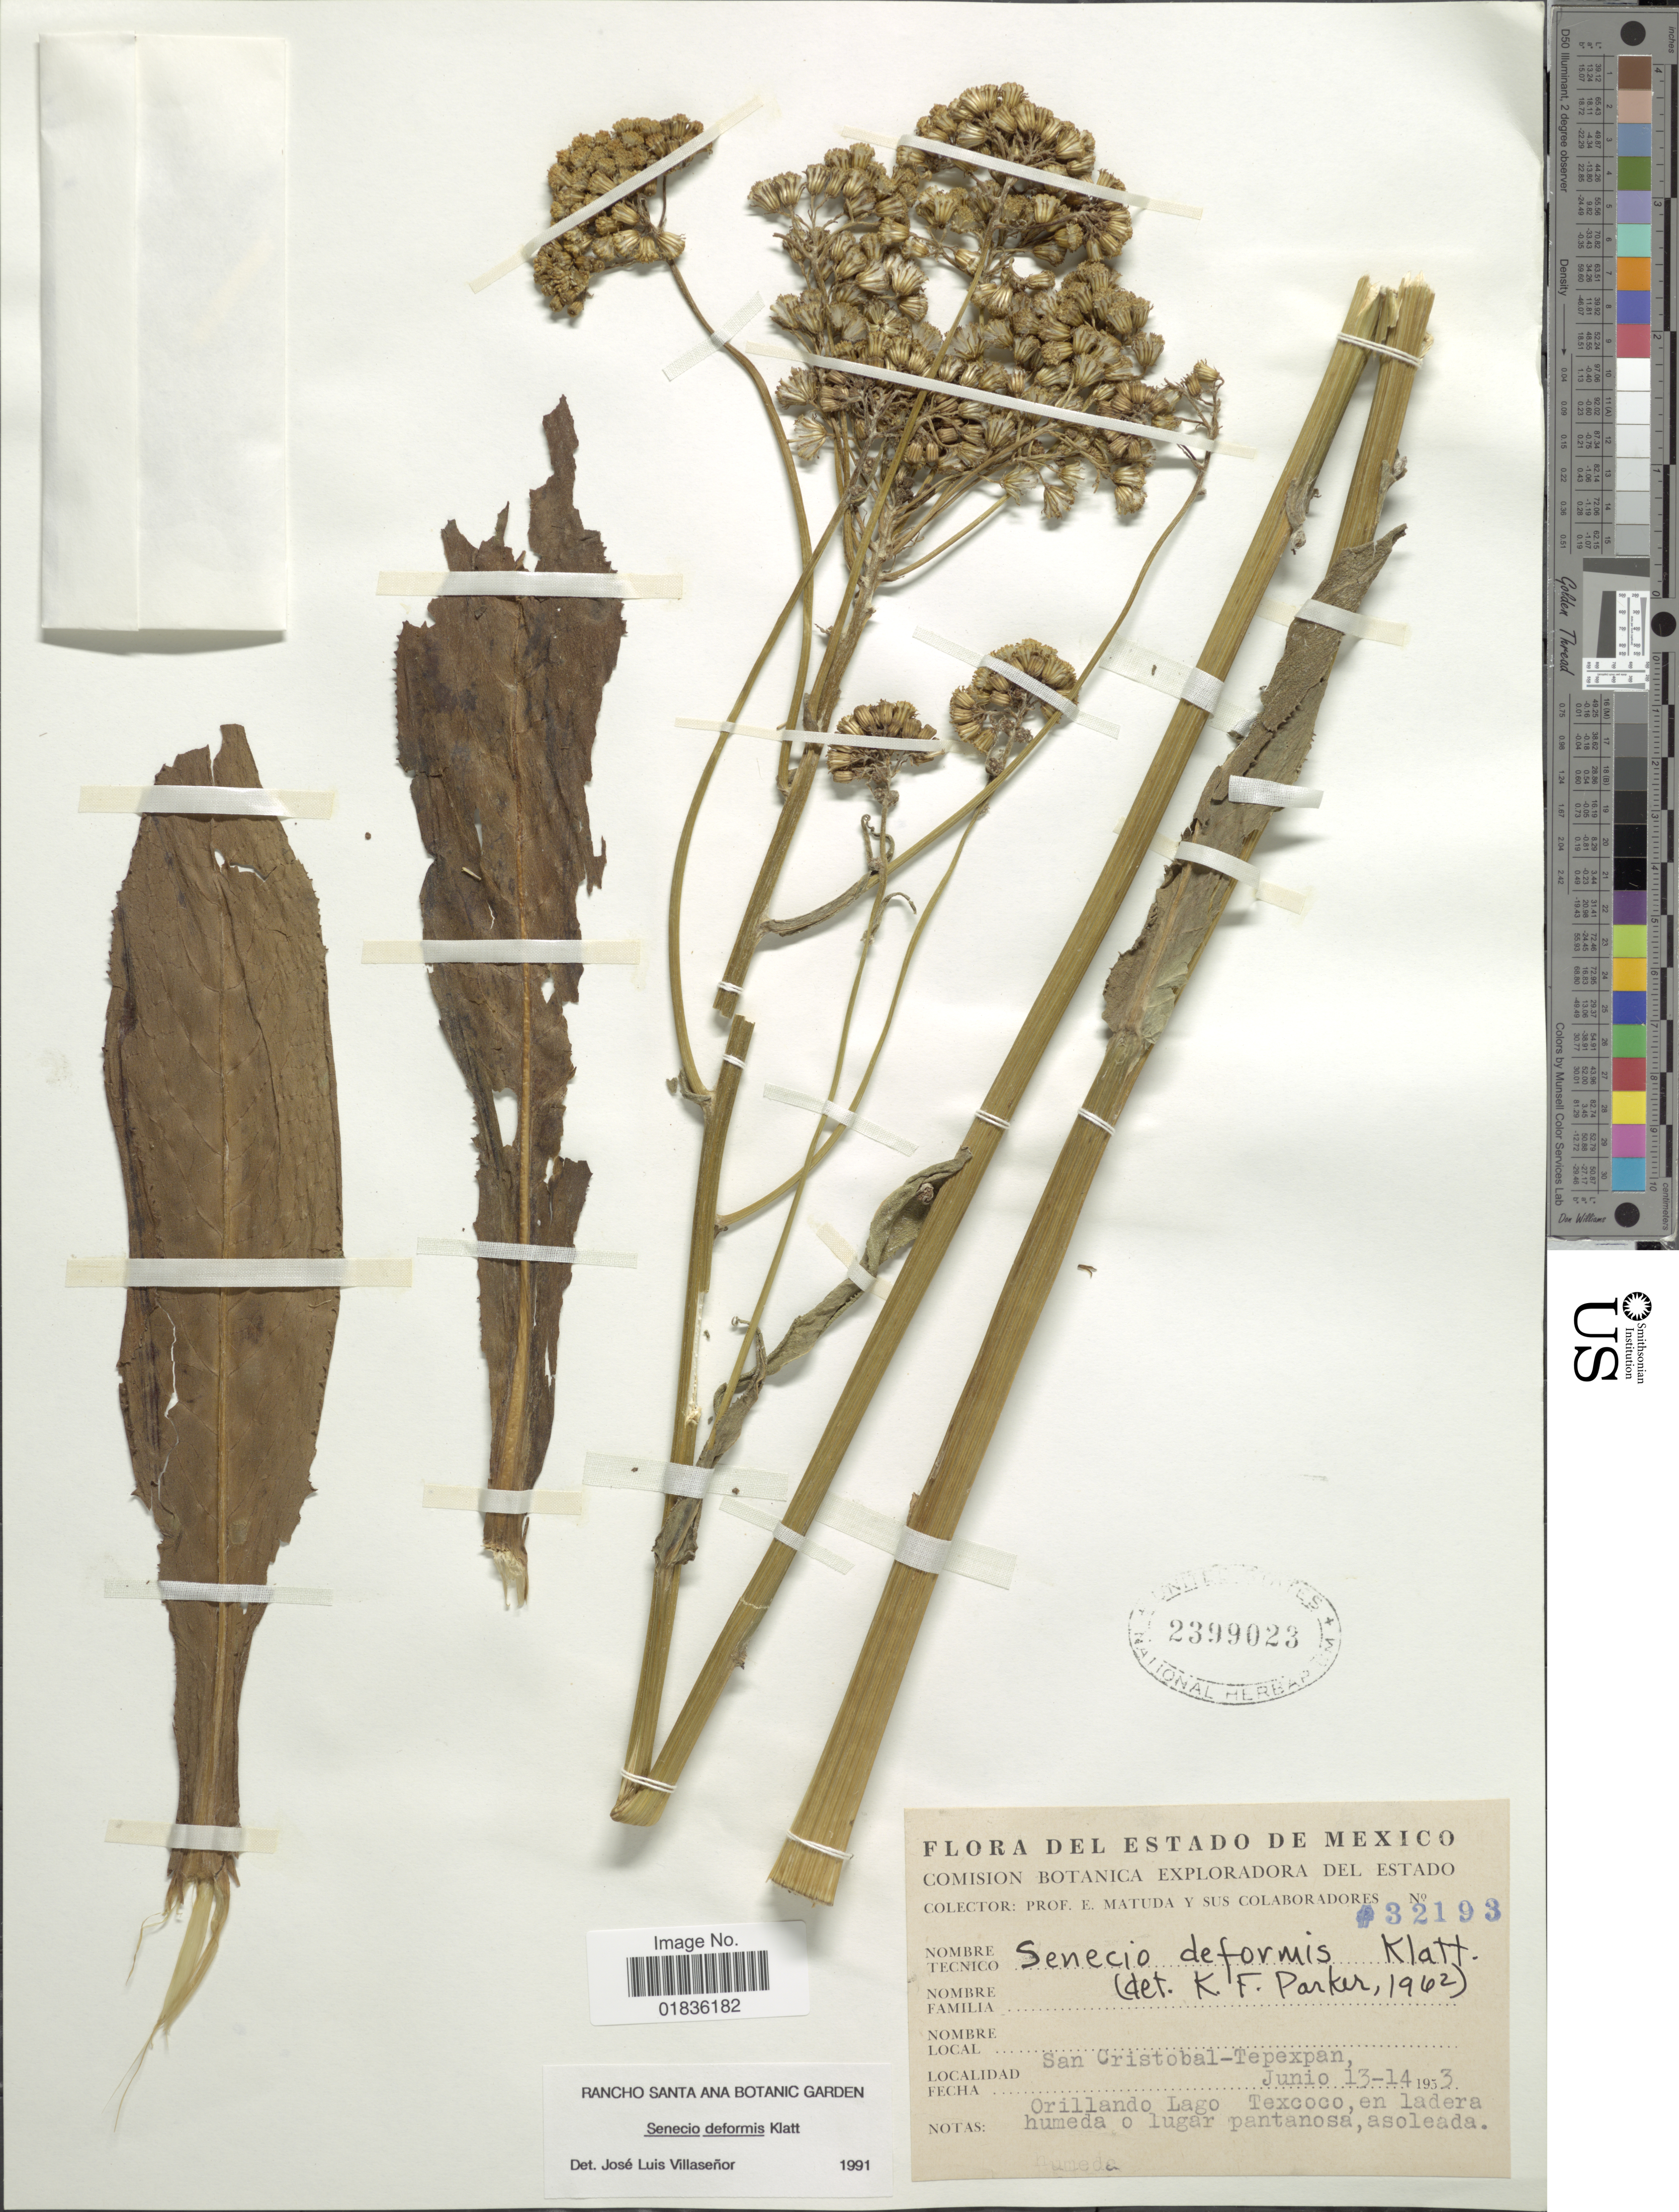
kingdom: Plantae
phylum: Tracheophyta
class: Magnoliopsida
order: Asterales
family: Asteraceae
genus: Senecio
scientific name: Senecio deformis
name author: Klatt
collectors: E. Matuda & et al.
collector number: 32193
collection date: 1953-06-13/1953-06-14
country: Mexico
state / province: México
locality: San Cristobal-Tepexpan.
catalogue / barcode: US 2399023